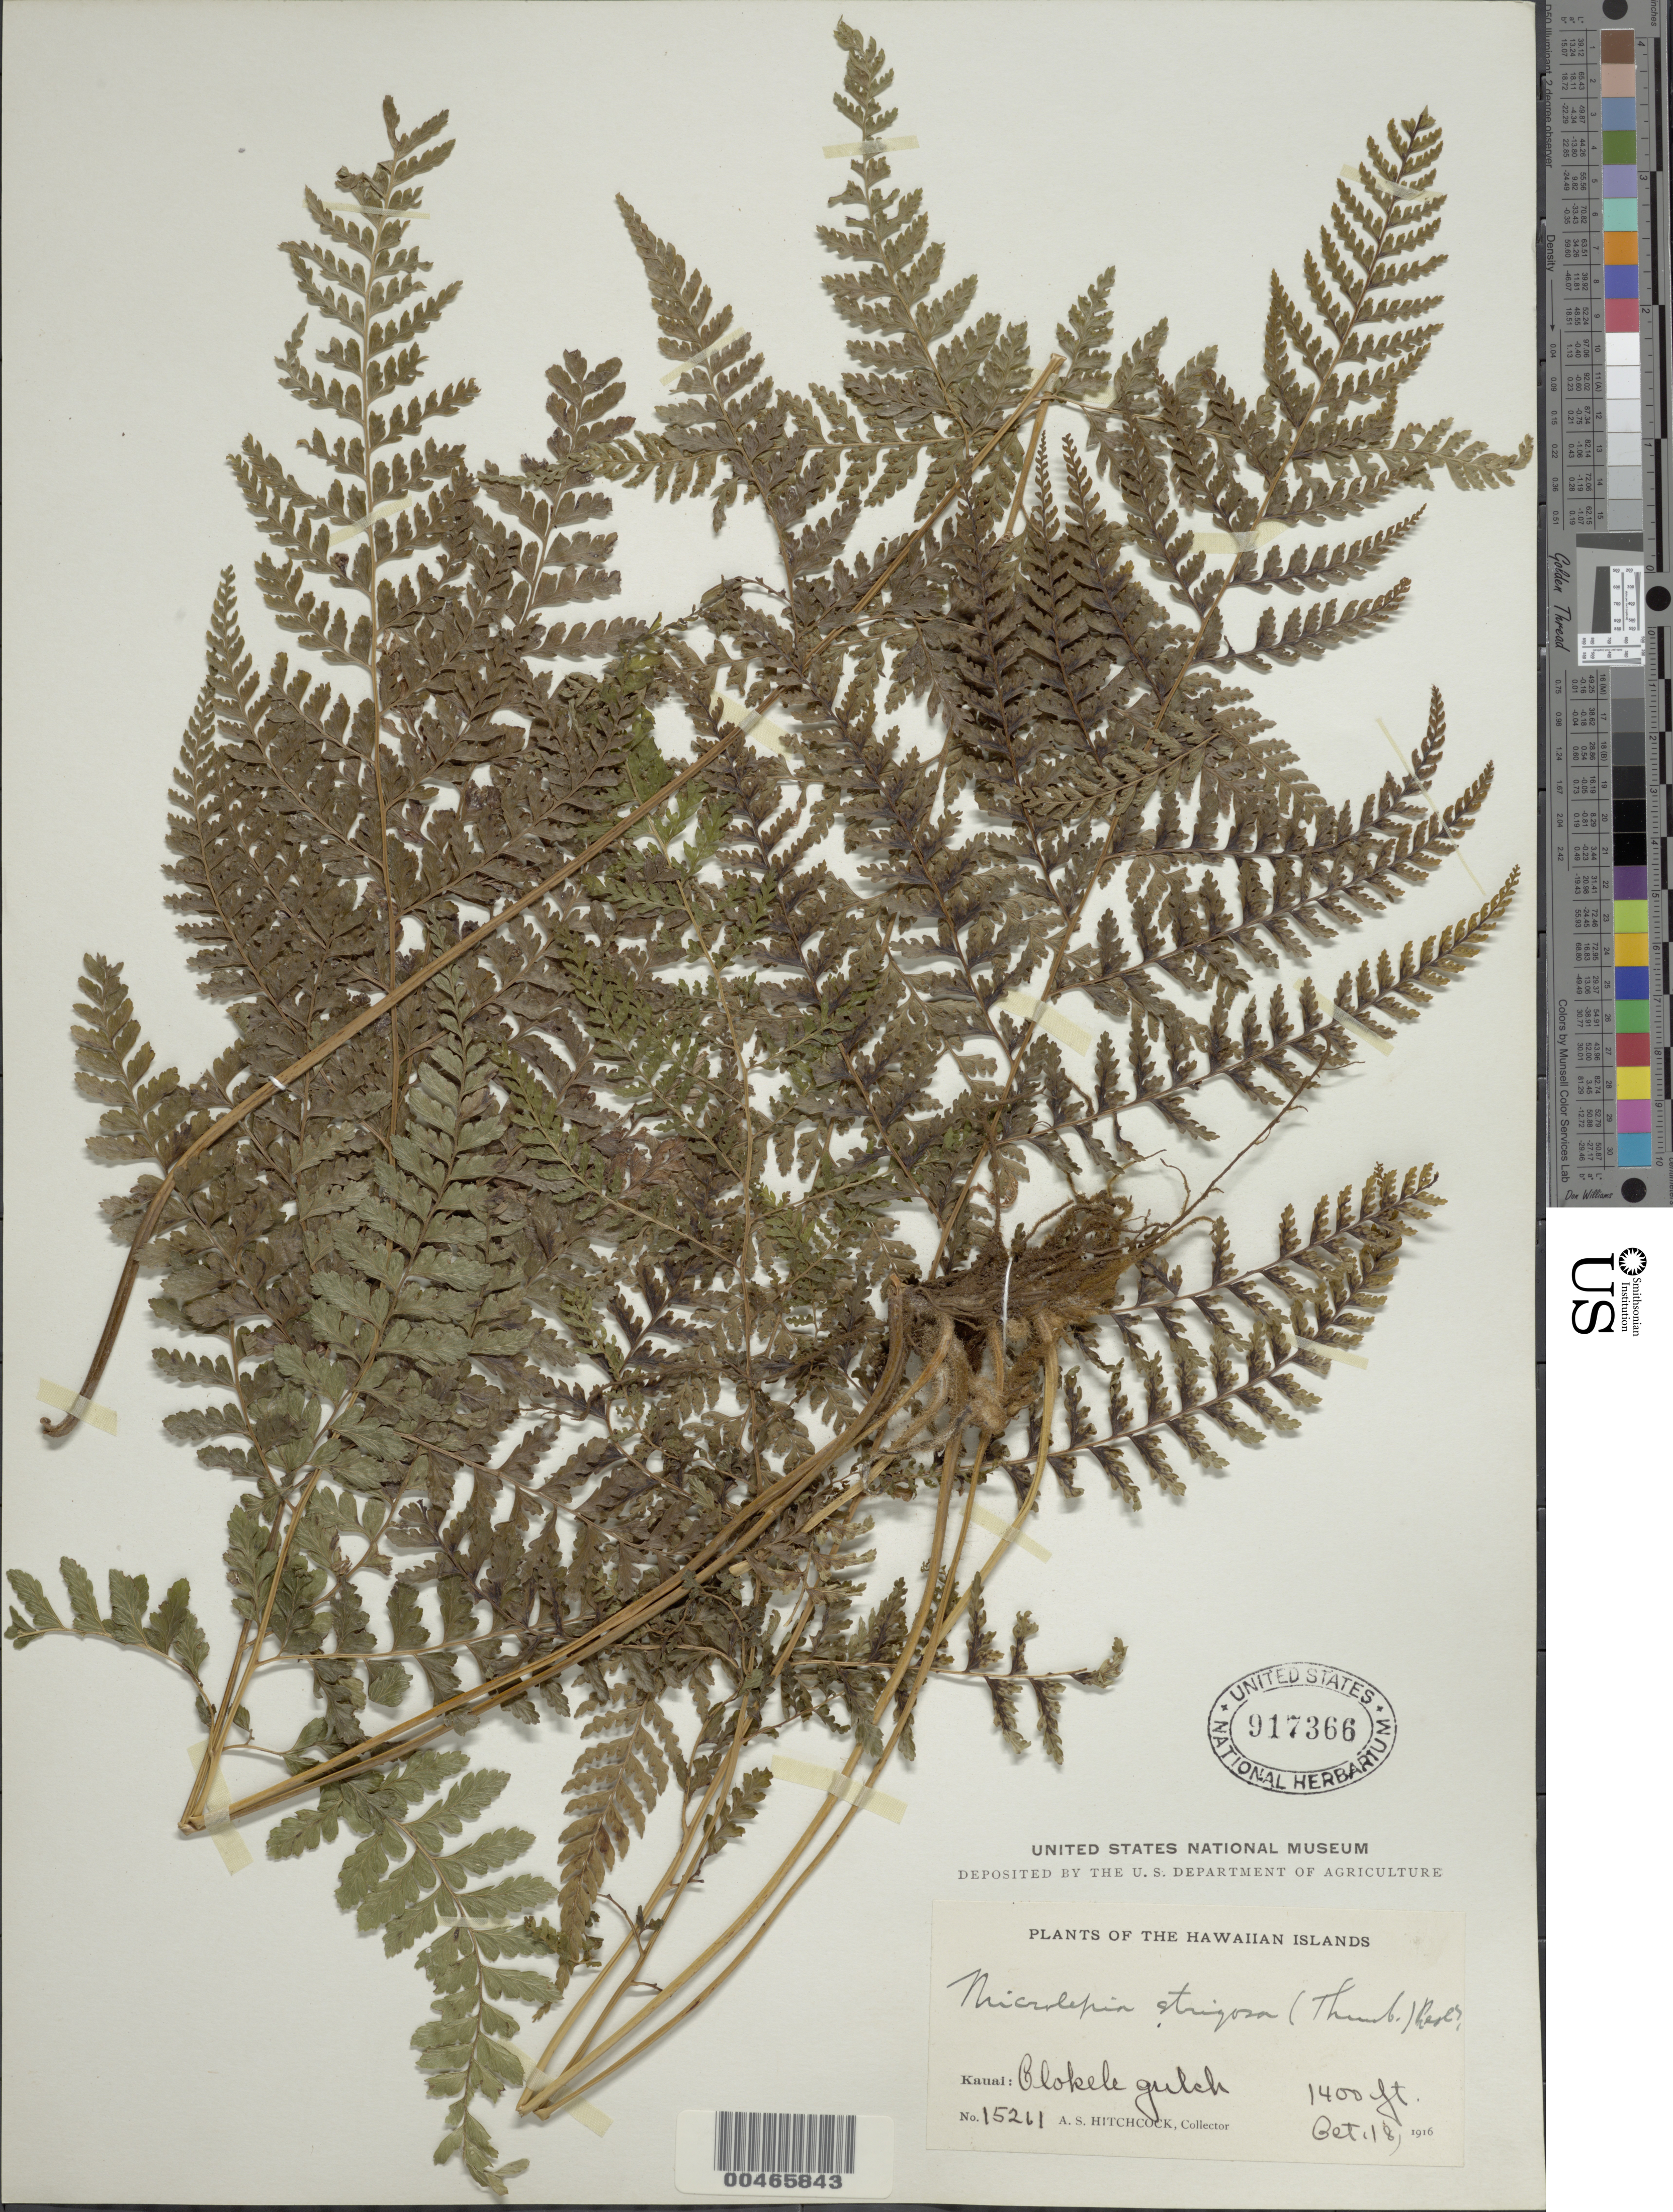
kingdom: Plantae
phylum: Tracheophyta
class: Polypodiopsida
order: Polypodiales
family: Dennstaedtiaceae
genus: Microlepia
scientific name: Microlepia strigosa var. strigosa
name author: (Thunb.) C. Presl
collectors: A. S. Hitchcock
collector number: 15261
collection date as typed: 18 Oct 1916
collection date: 1916-10-18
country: United States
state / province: Hawaii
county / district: Kauai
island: Kaua'i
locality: Olokele Gulch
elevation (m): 427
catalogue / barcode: US 917366